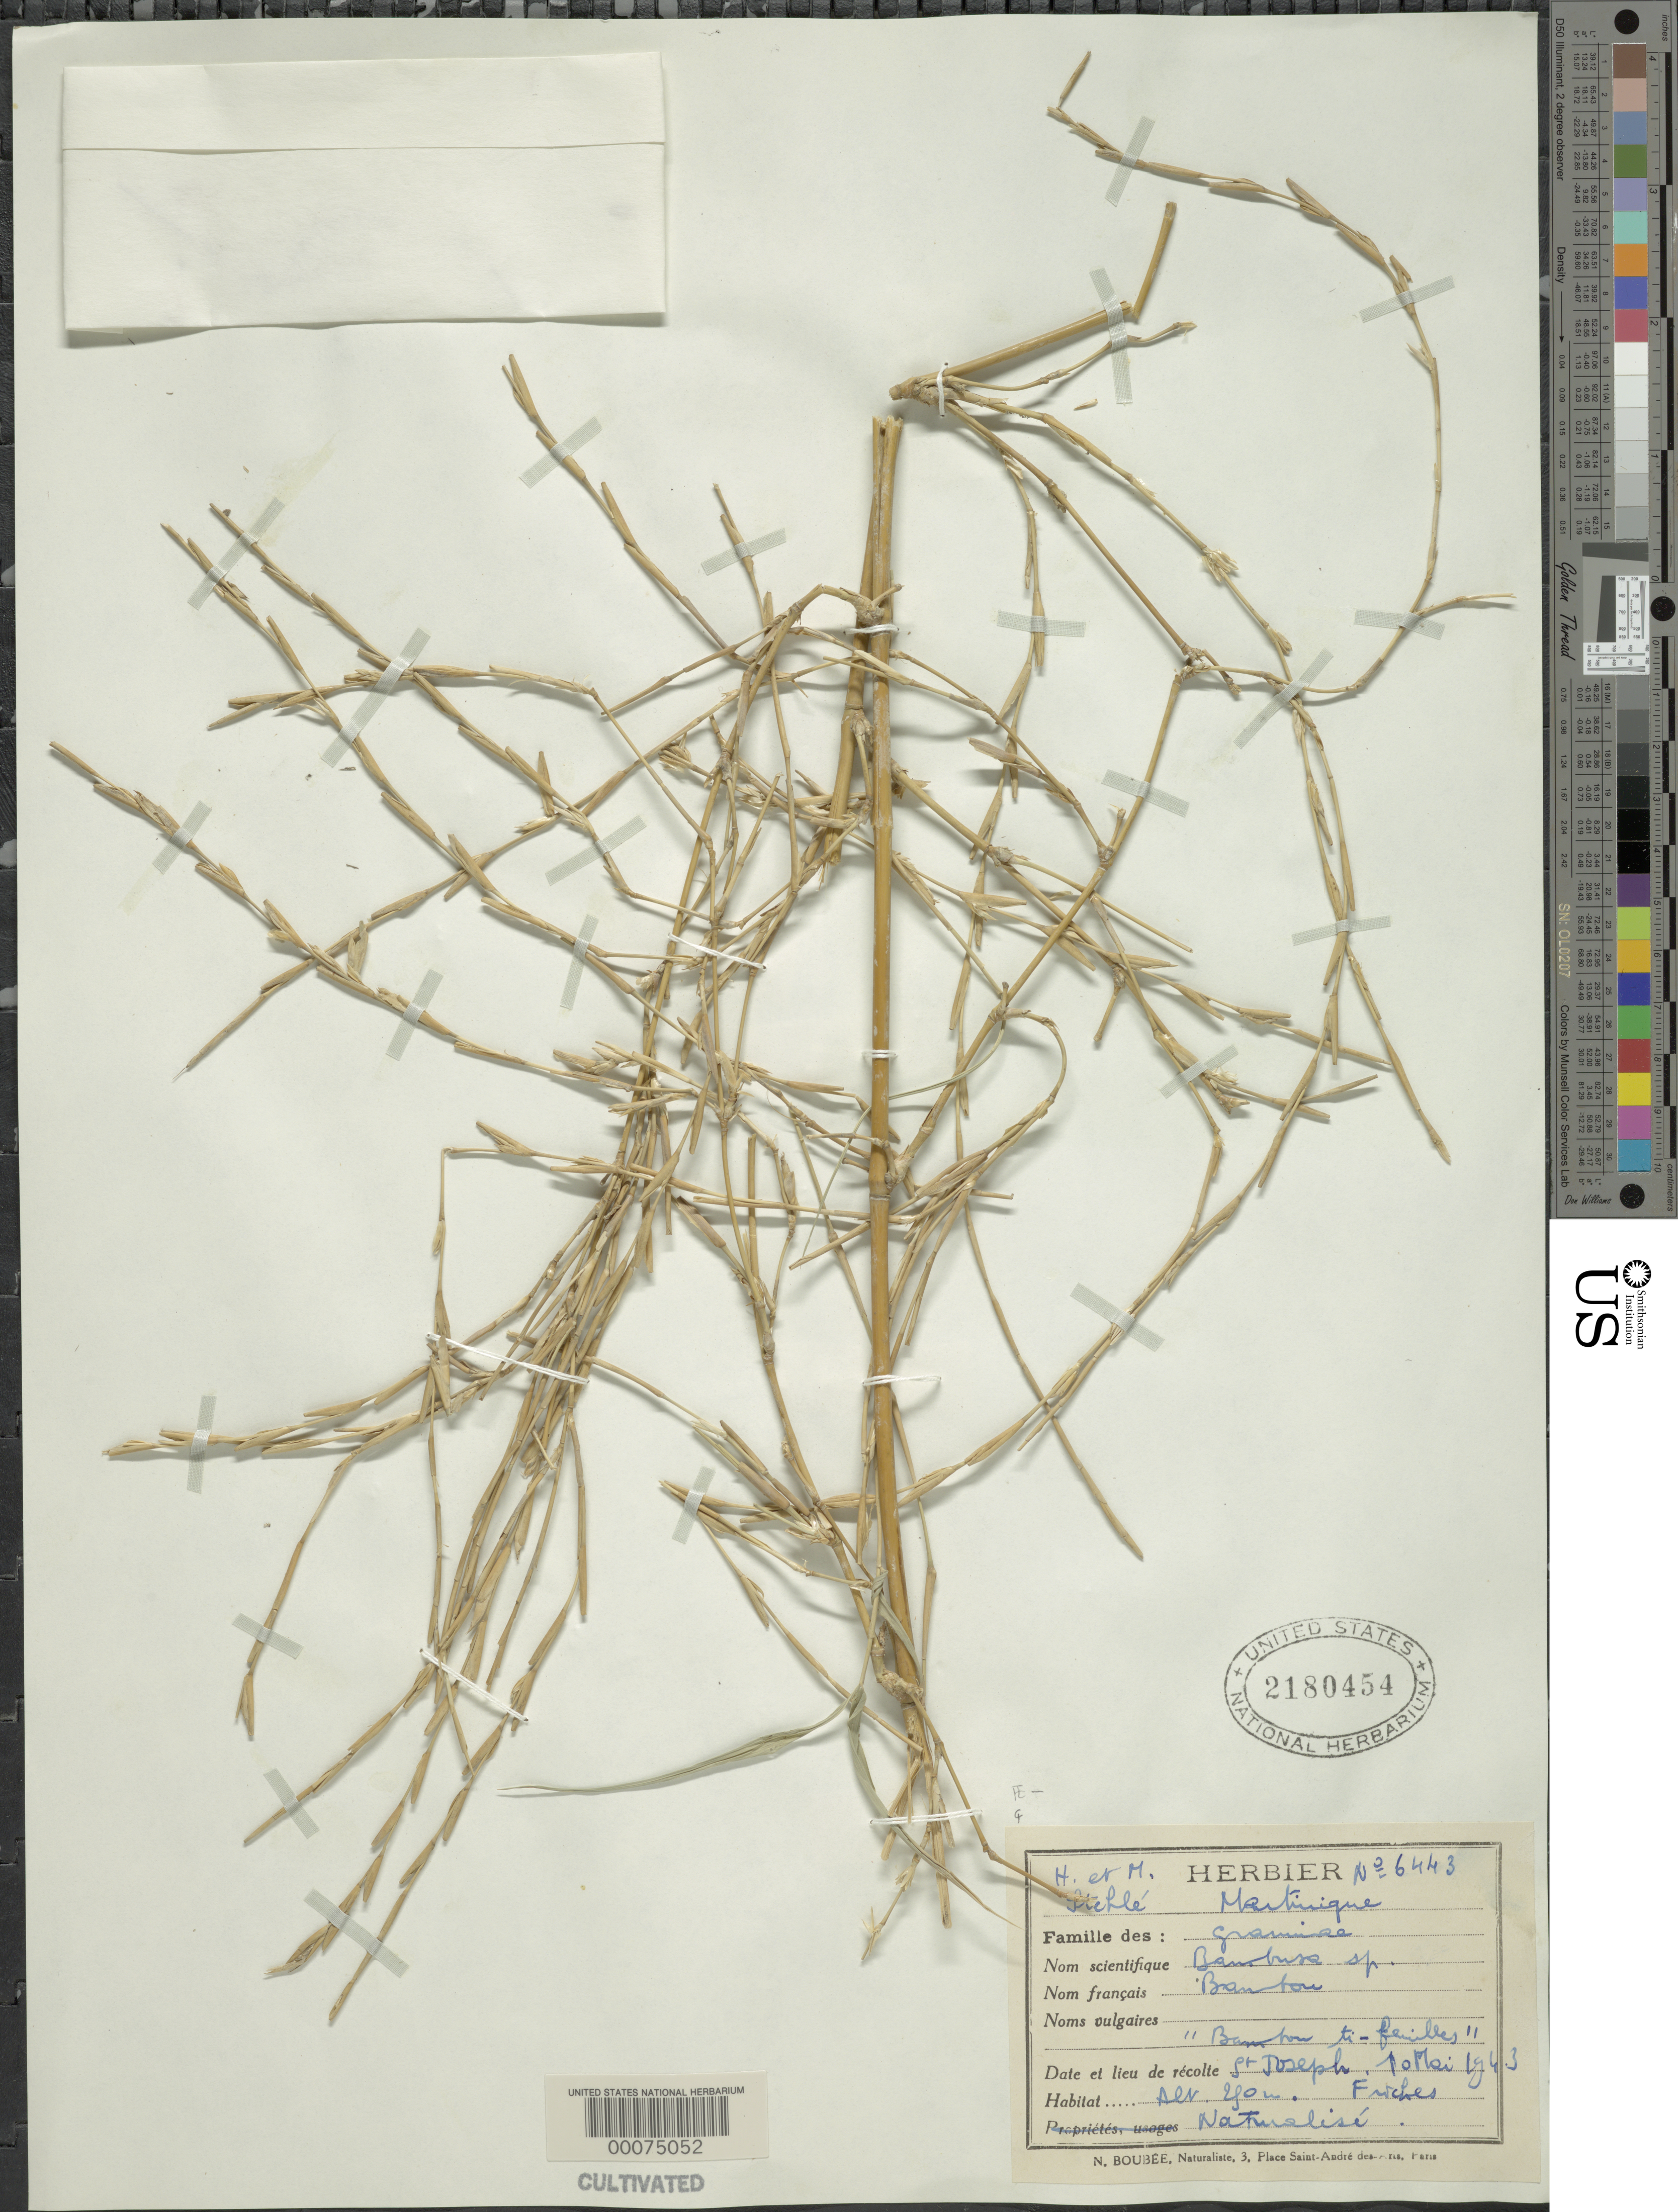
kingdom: Plantae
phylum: Tracheophyta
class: Liliopsida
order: Poales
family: Poaceae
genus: Thyrsostachys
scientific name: Thyrsostachys siamensis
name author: Gamble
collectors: H. Stehlé & M. Stehlé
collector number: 6443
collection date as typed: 10 May 1963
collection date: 1963-05-10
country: Martinique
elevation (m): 280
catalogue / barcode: US 2180454